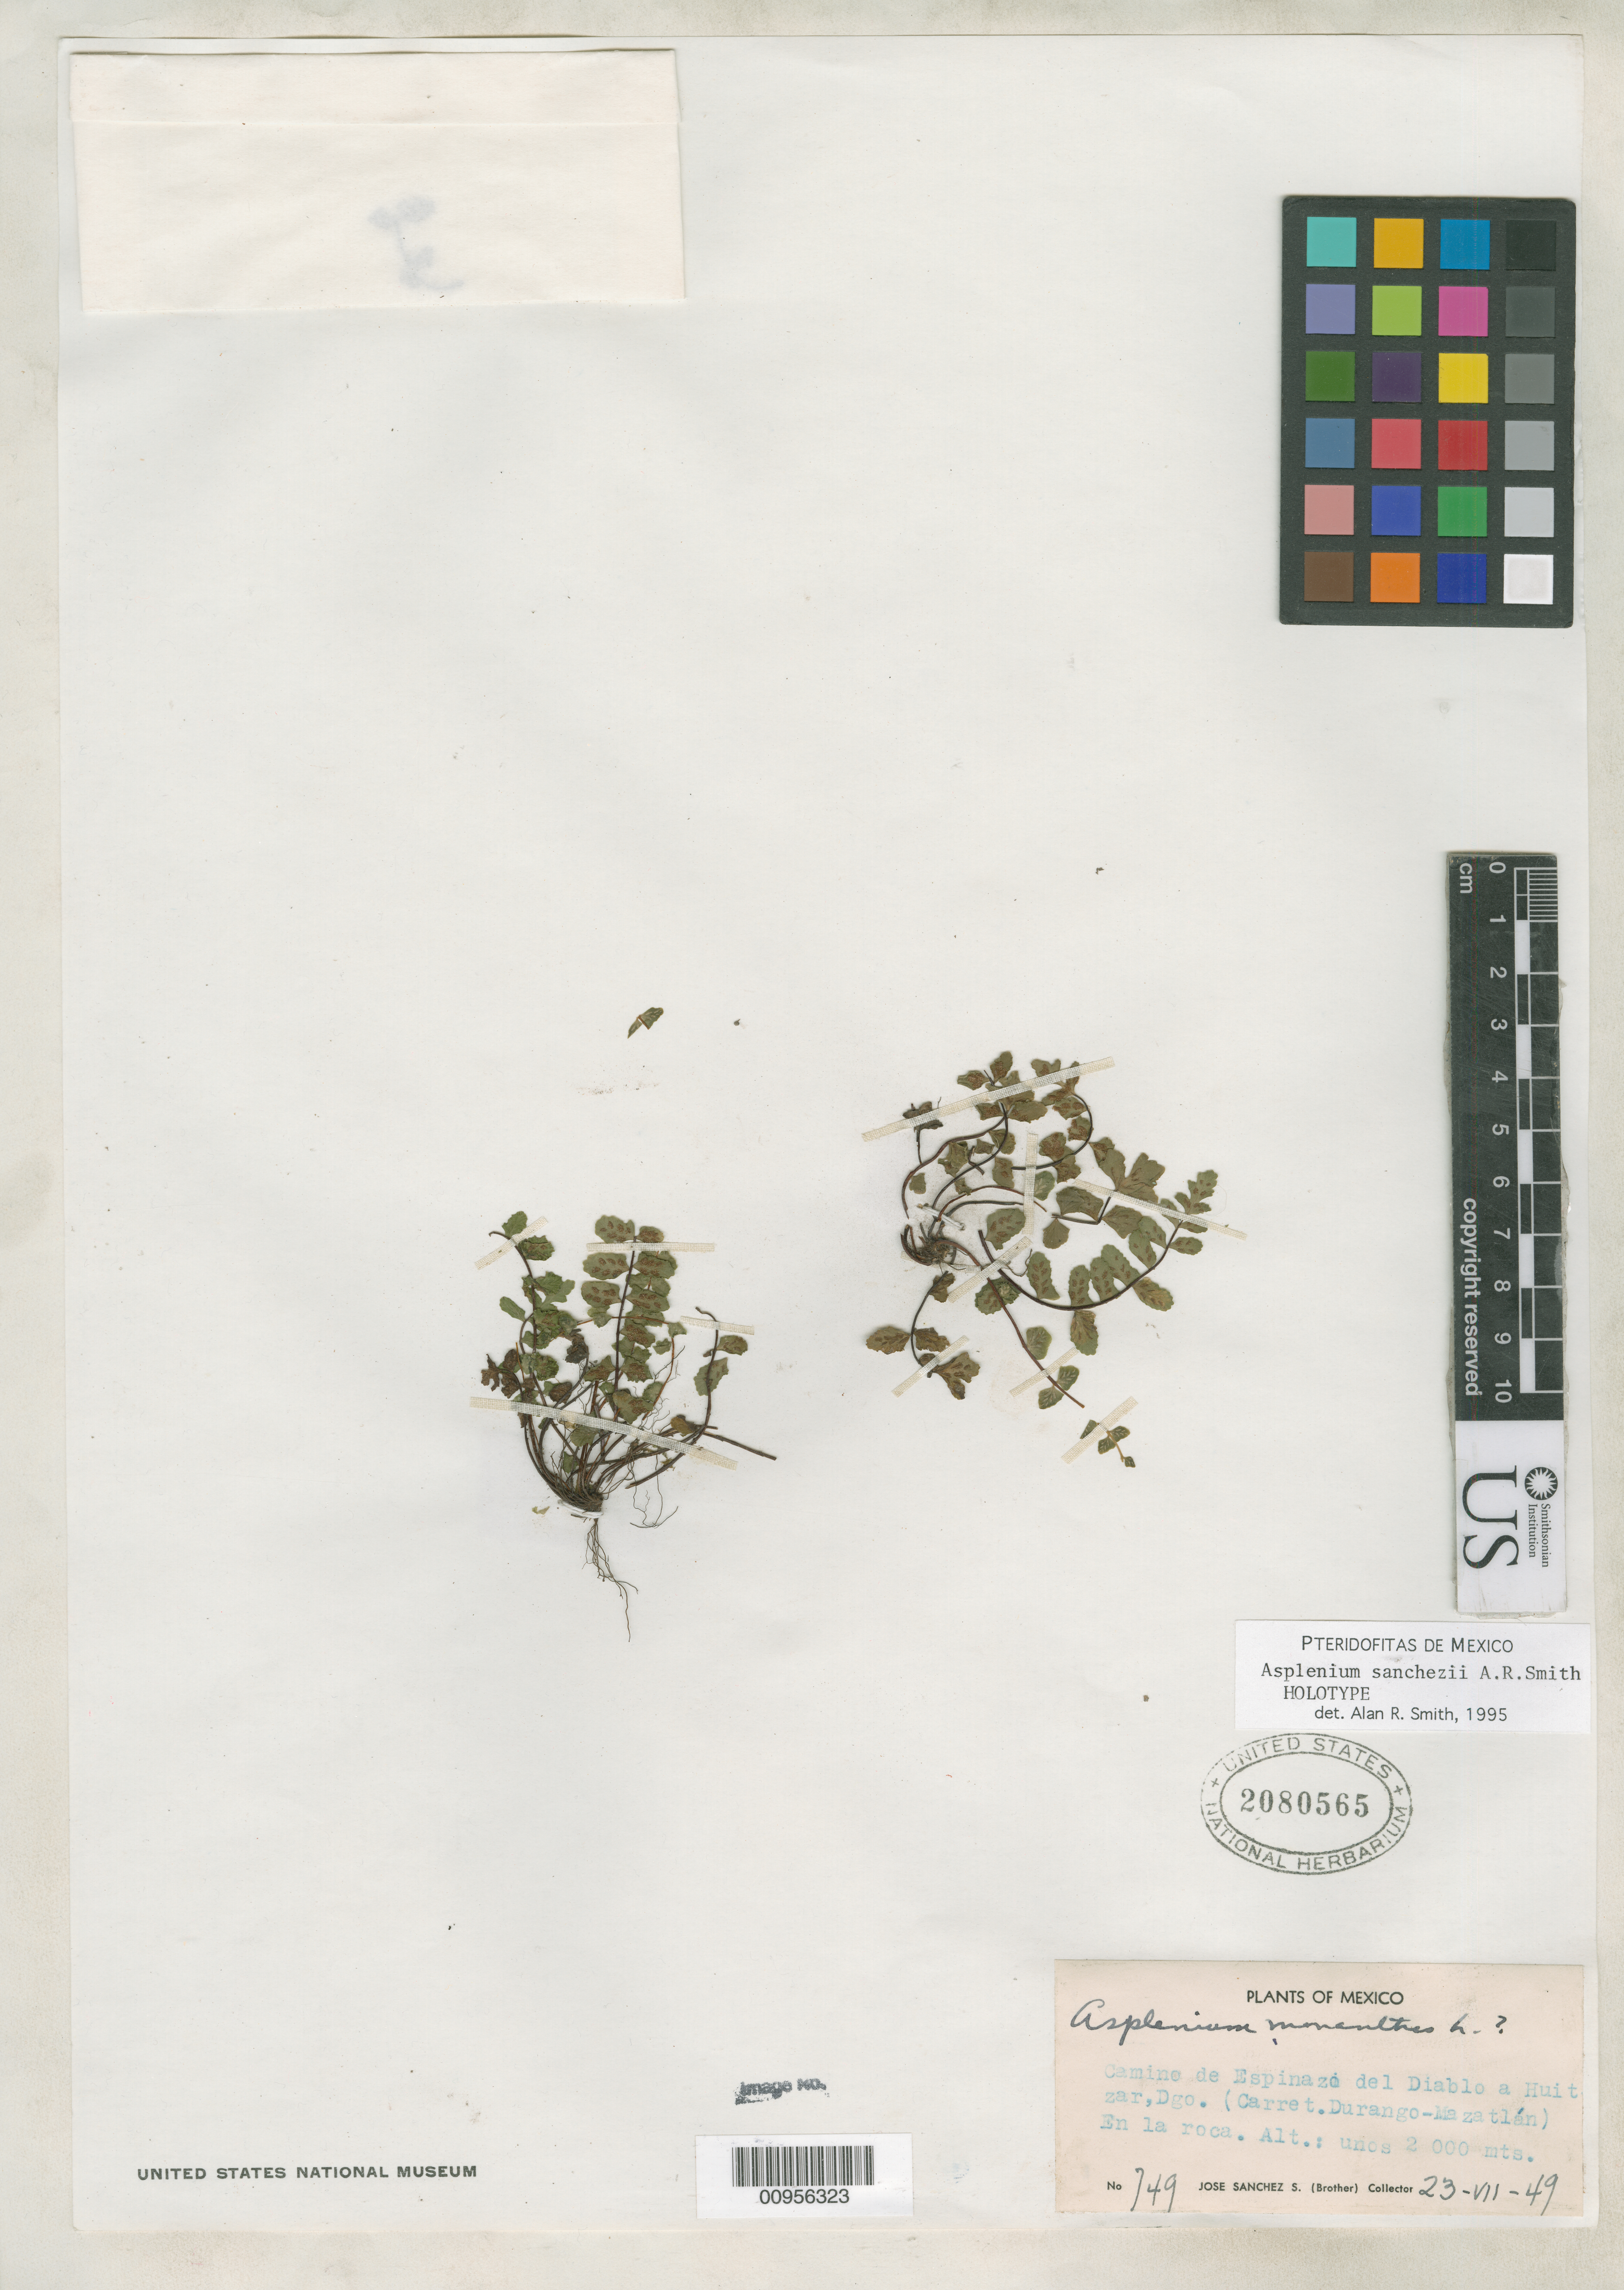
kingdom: Plantae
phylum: Tracheophyta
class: Polypodiopsida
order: Polypodiales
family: Aspleniaceae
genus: Asplenium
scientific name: Asplenium sanchezii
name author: A.R. Sm.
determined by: Smith, Alan R., (UC)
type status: Holotype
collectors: J. Sanchez S.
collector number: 749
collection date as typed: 23 Jul 1949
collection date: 1949-07-23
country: Mexico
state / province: Durango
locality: Camino de Espinazo del Diablo a Huitzar, Dgo. (Carret. Durango-Mazatlán).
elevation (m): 2000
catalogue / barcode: US 2080565